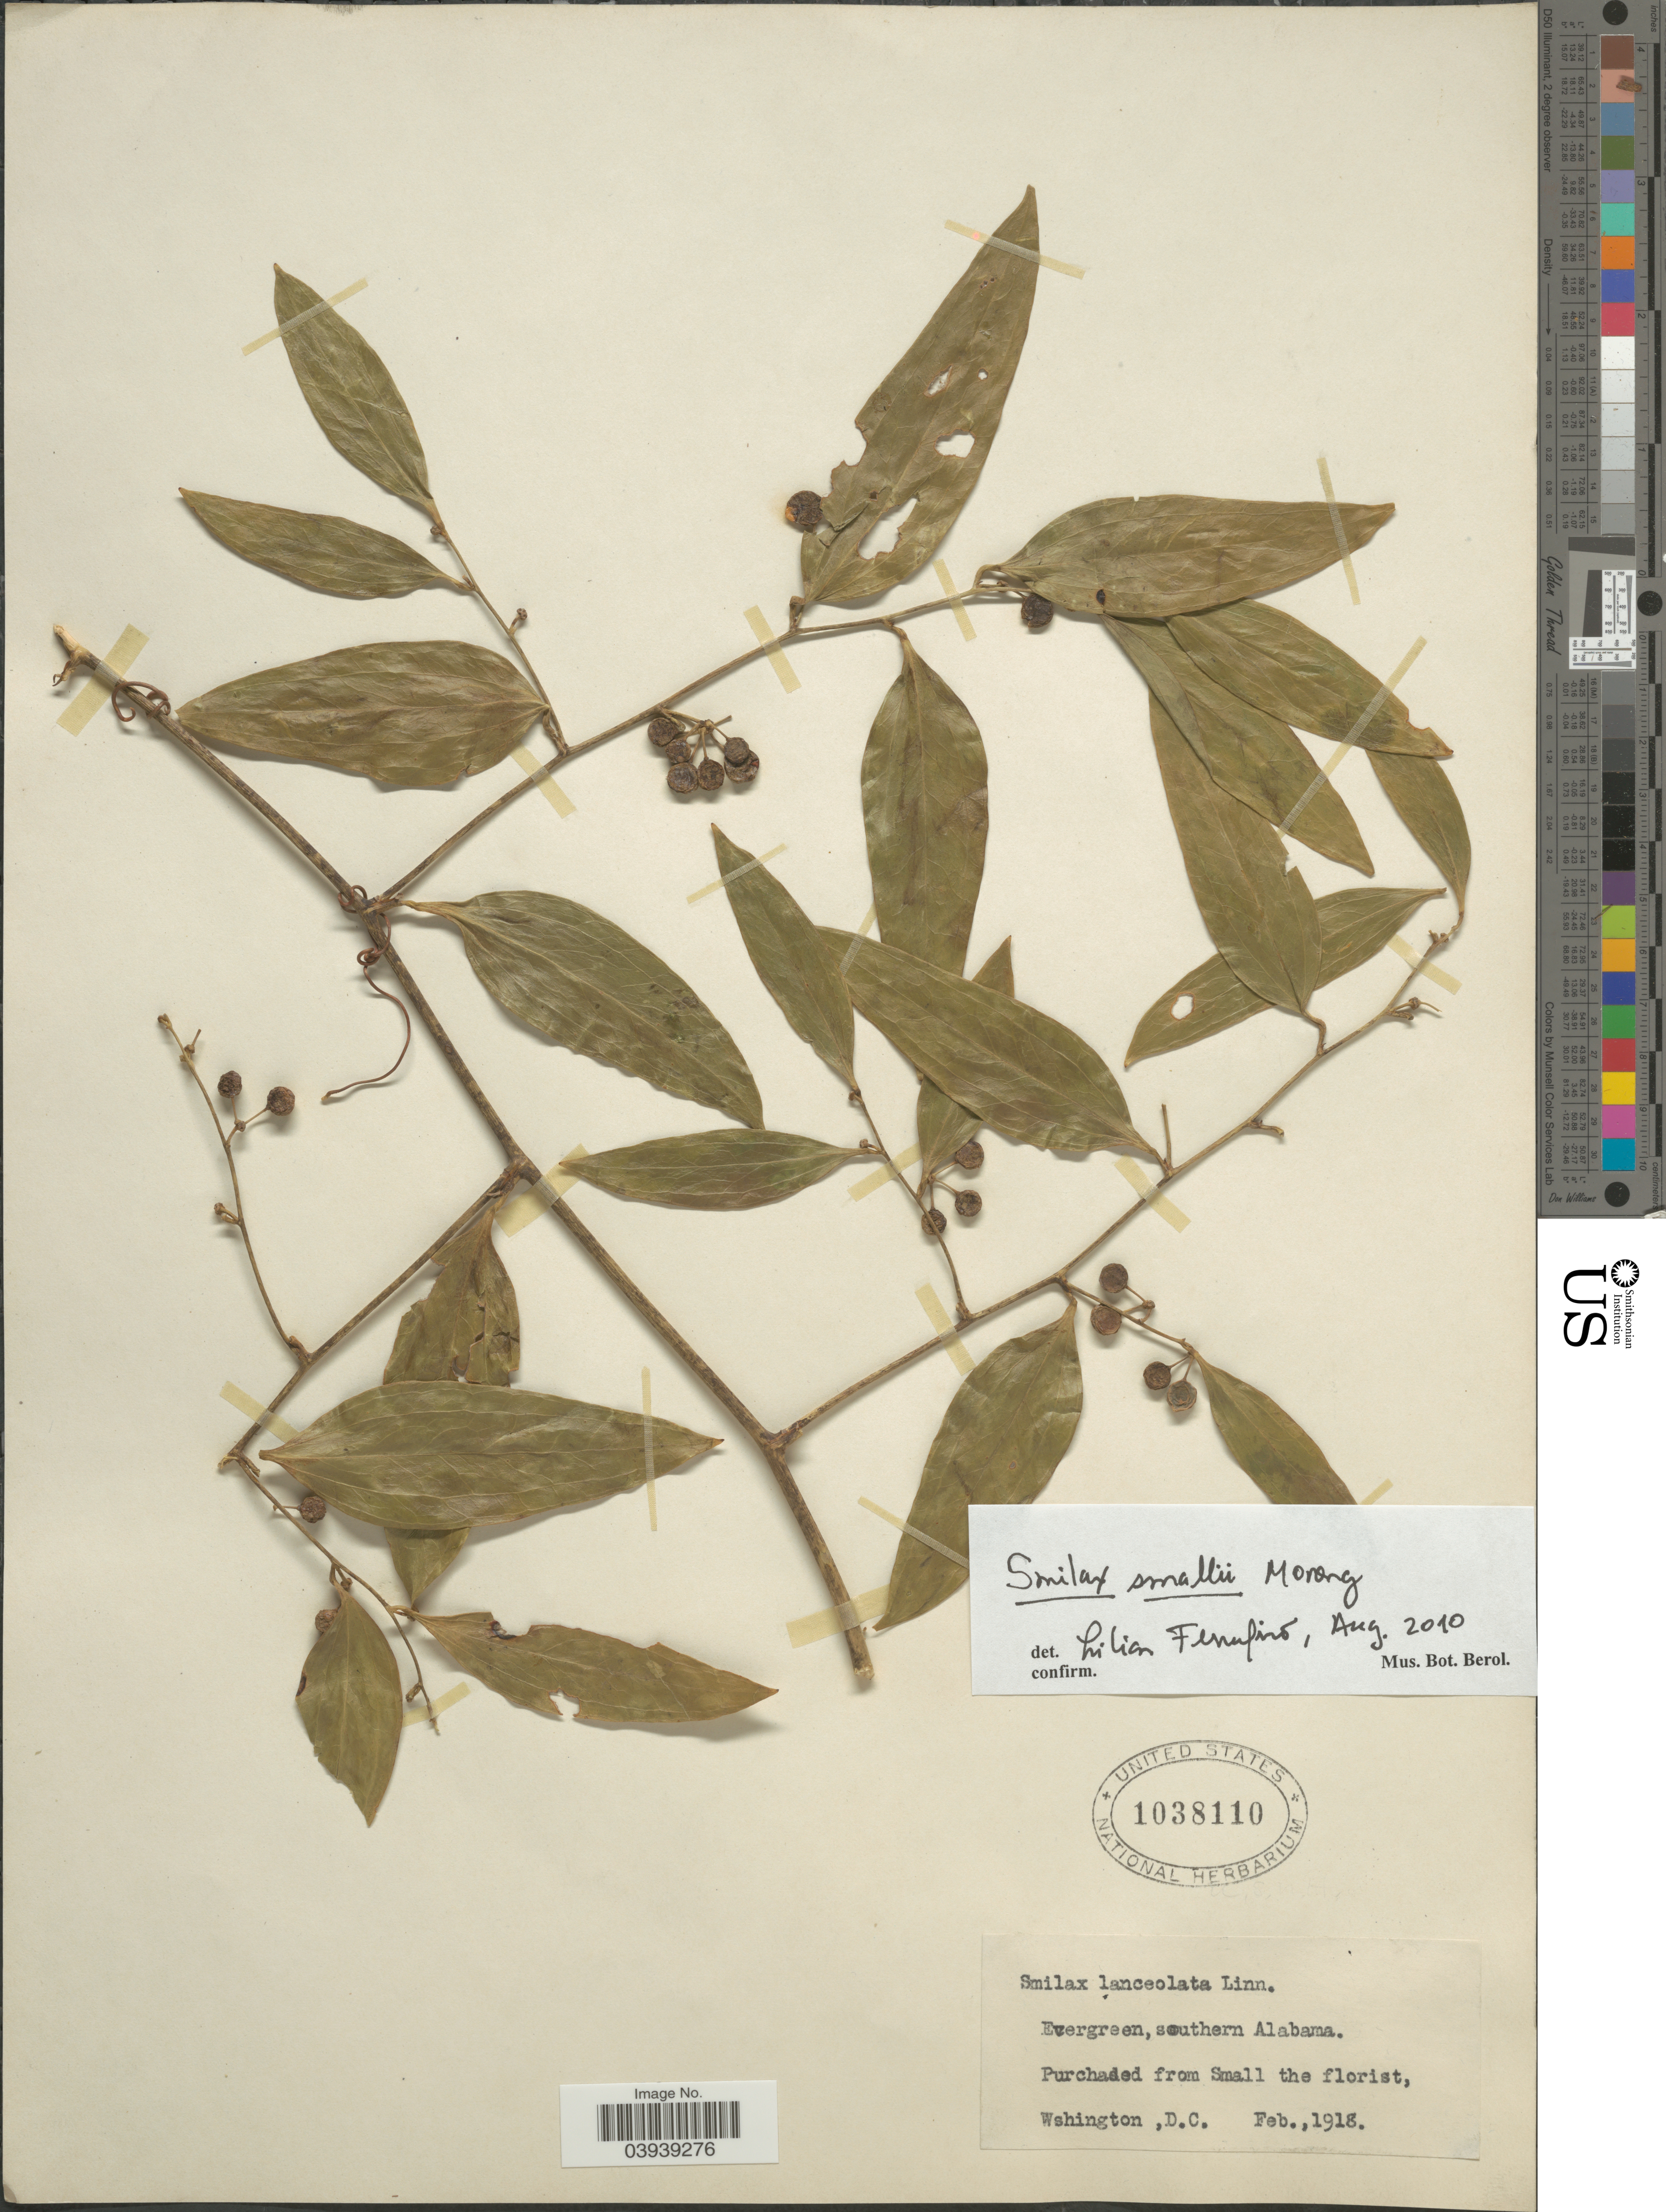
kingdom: Plantae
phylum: Tracheophyta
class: Liliopsida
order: Liliales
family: Smilacaceae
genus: Smilax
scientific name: Smilax smallii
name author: Morong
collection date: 1918-02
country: United States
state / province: Alabama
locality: Evergreen, southern Alabama.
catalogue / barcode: US 1038110